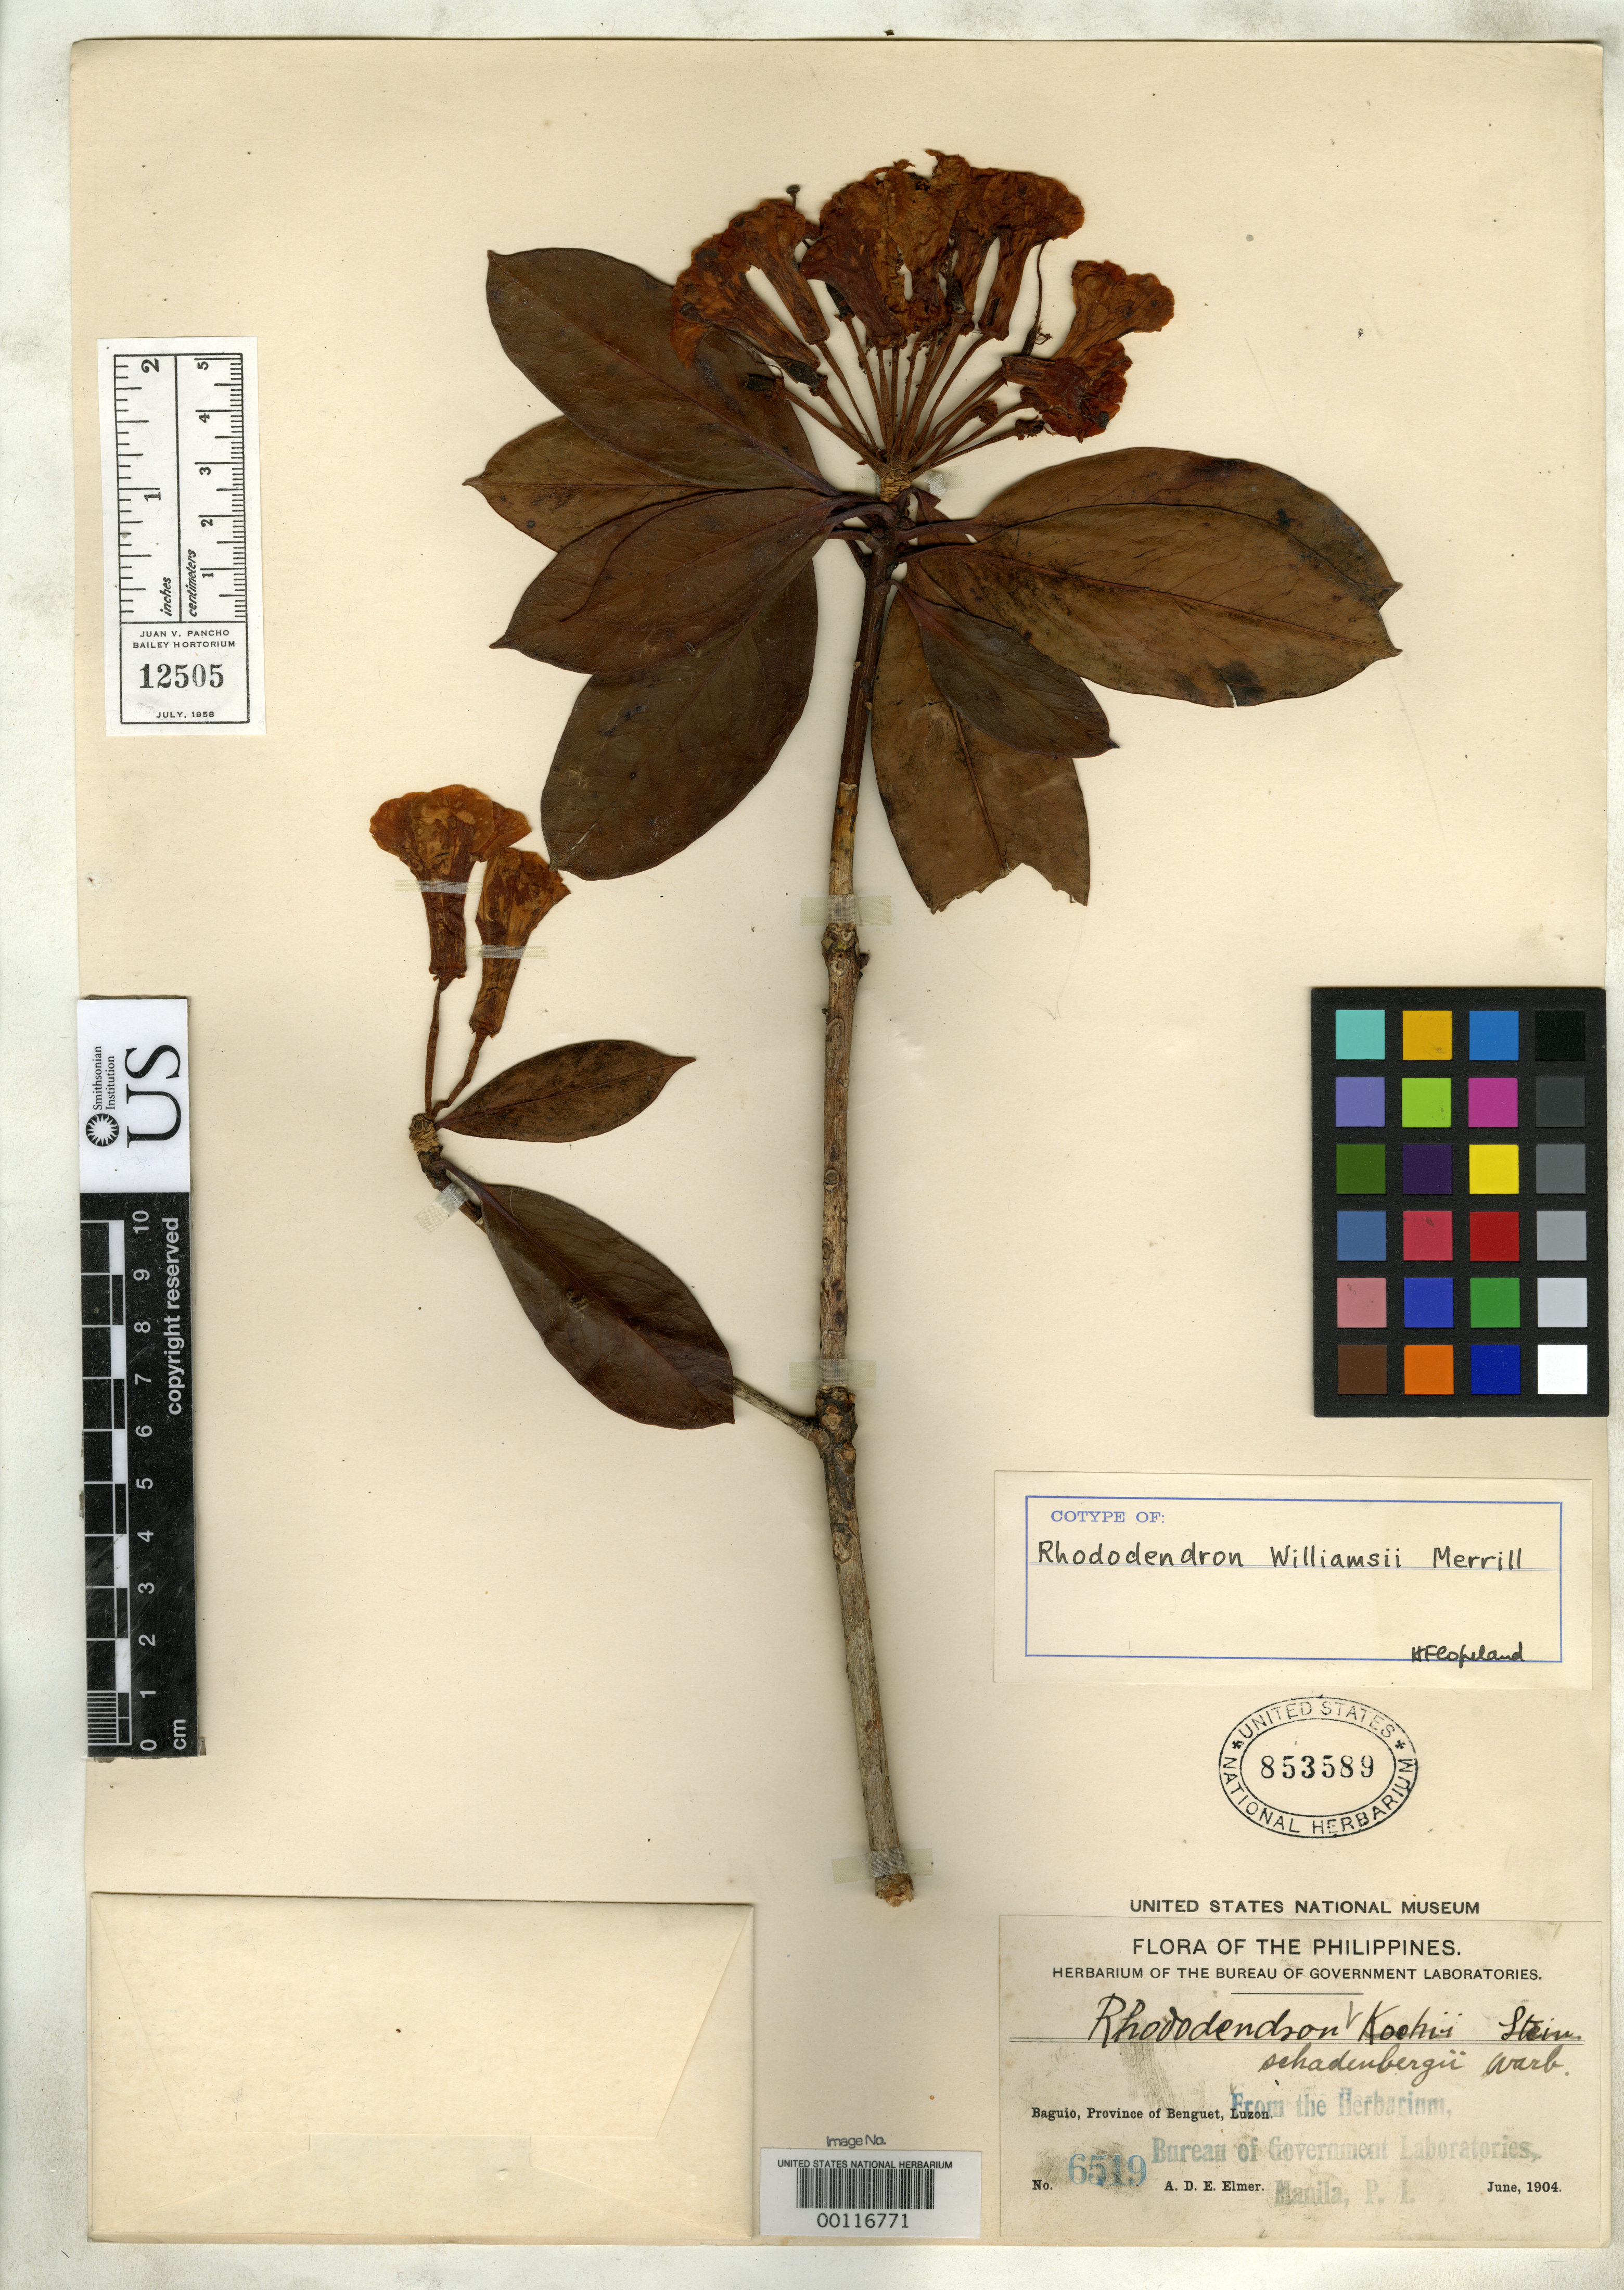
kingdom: Plantae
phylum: Tracheophyta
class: Magnoliopsida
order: Ericales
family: Ericaceae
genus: Rhododendron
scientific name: Rhododendron williamsii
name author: Merr. ex H.F. Copel.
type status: Isotype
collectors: A. D. E. Elmer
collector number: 6519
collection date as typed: Jun 1904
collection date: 1904-06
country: Philippines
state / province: Cordillera (Administrative Region)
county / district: Benguet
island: Luzon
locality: Baguio.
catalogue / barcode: US 853589